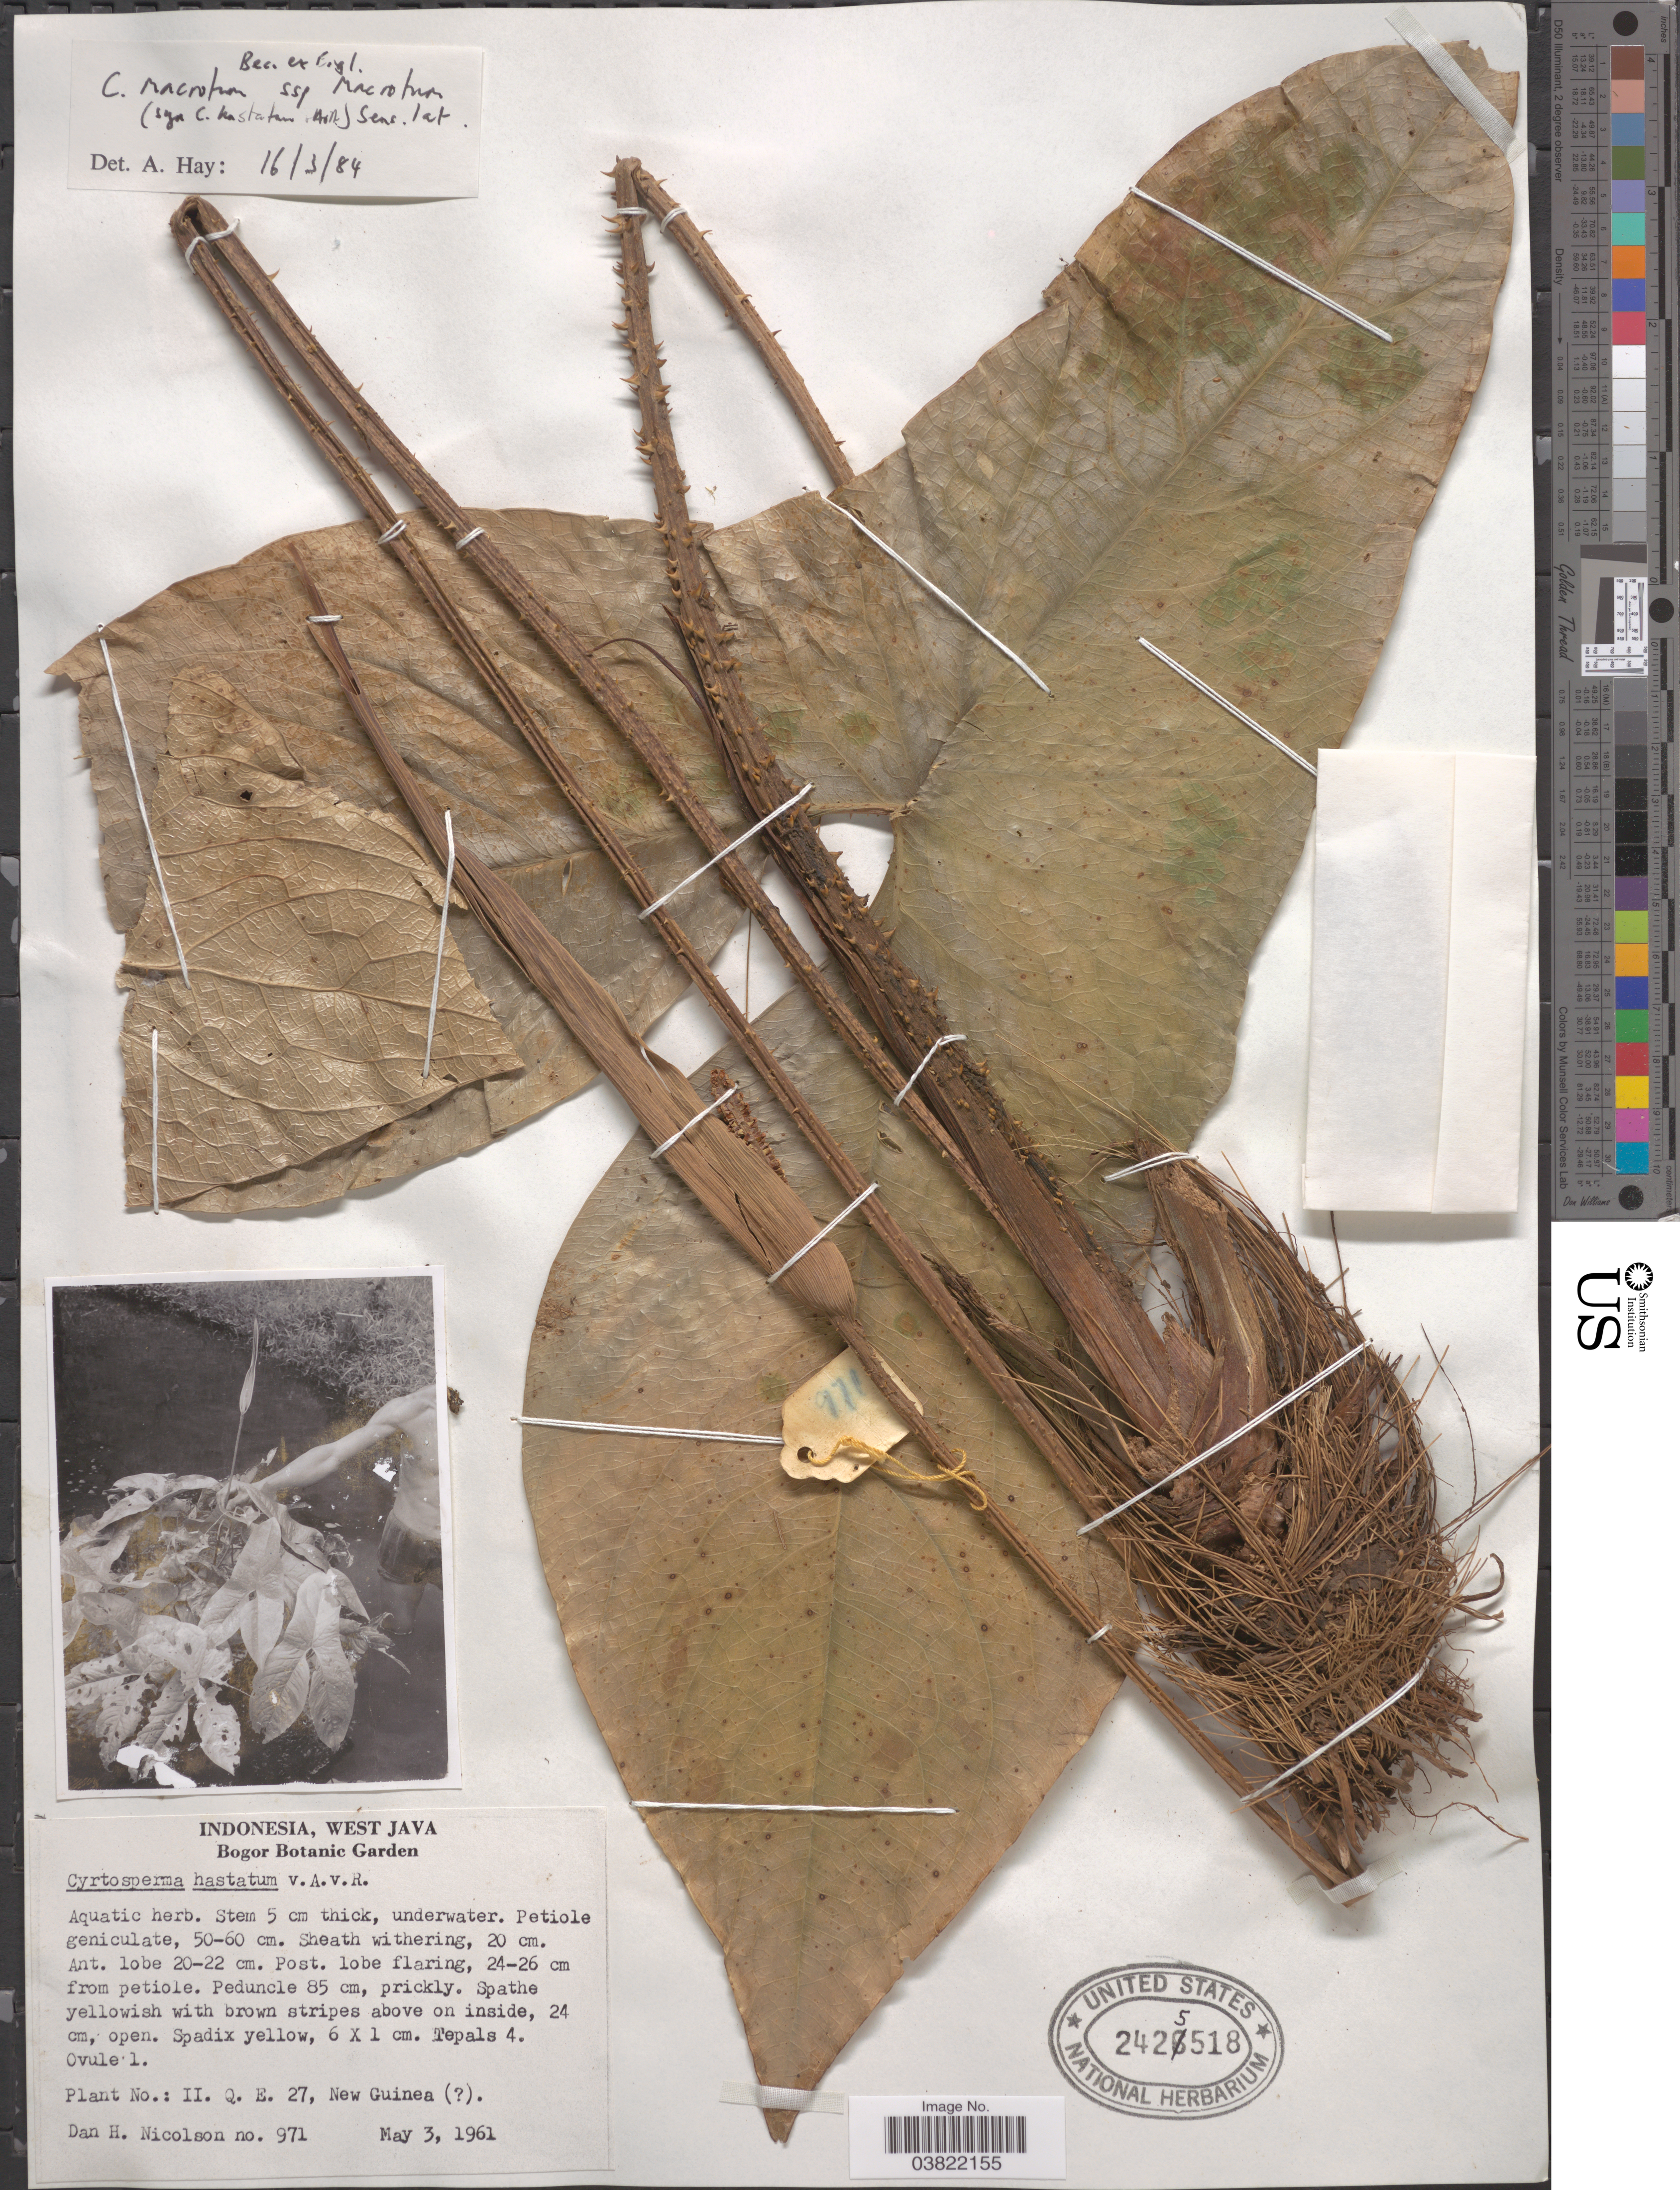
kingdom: Plantae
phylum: Tracheophyta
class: Liliopsida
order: Alismatales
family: Araceae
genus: Cyrtosperma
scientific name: Cyrtosperma macrotum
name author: Becc. ex Engl.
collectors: D. H. Nicolson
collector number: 971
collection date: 1961-05-03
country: Indonesia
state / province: Java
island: New Guinea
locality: West Java. Bogor Botanic Garden. New Guinea.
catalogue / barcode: US 2425518